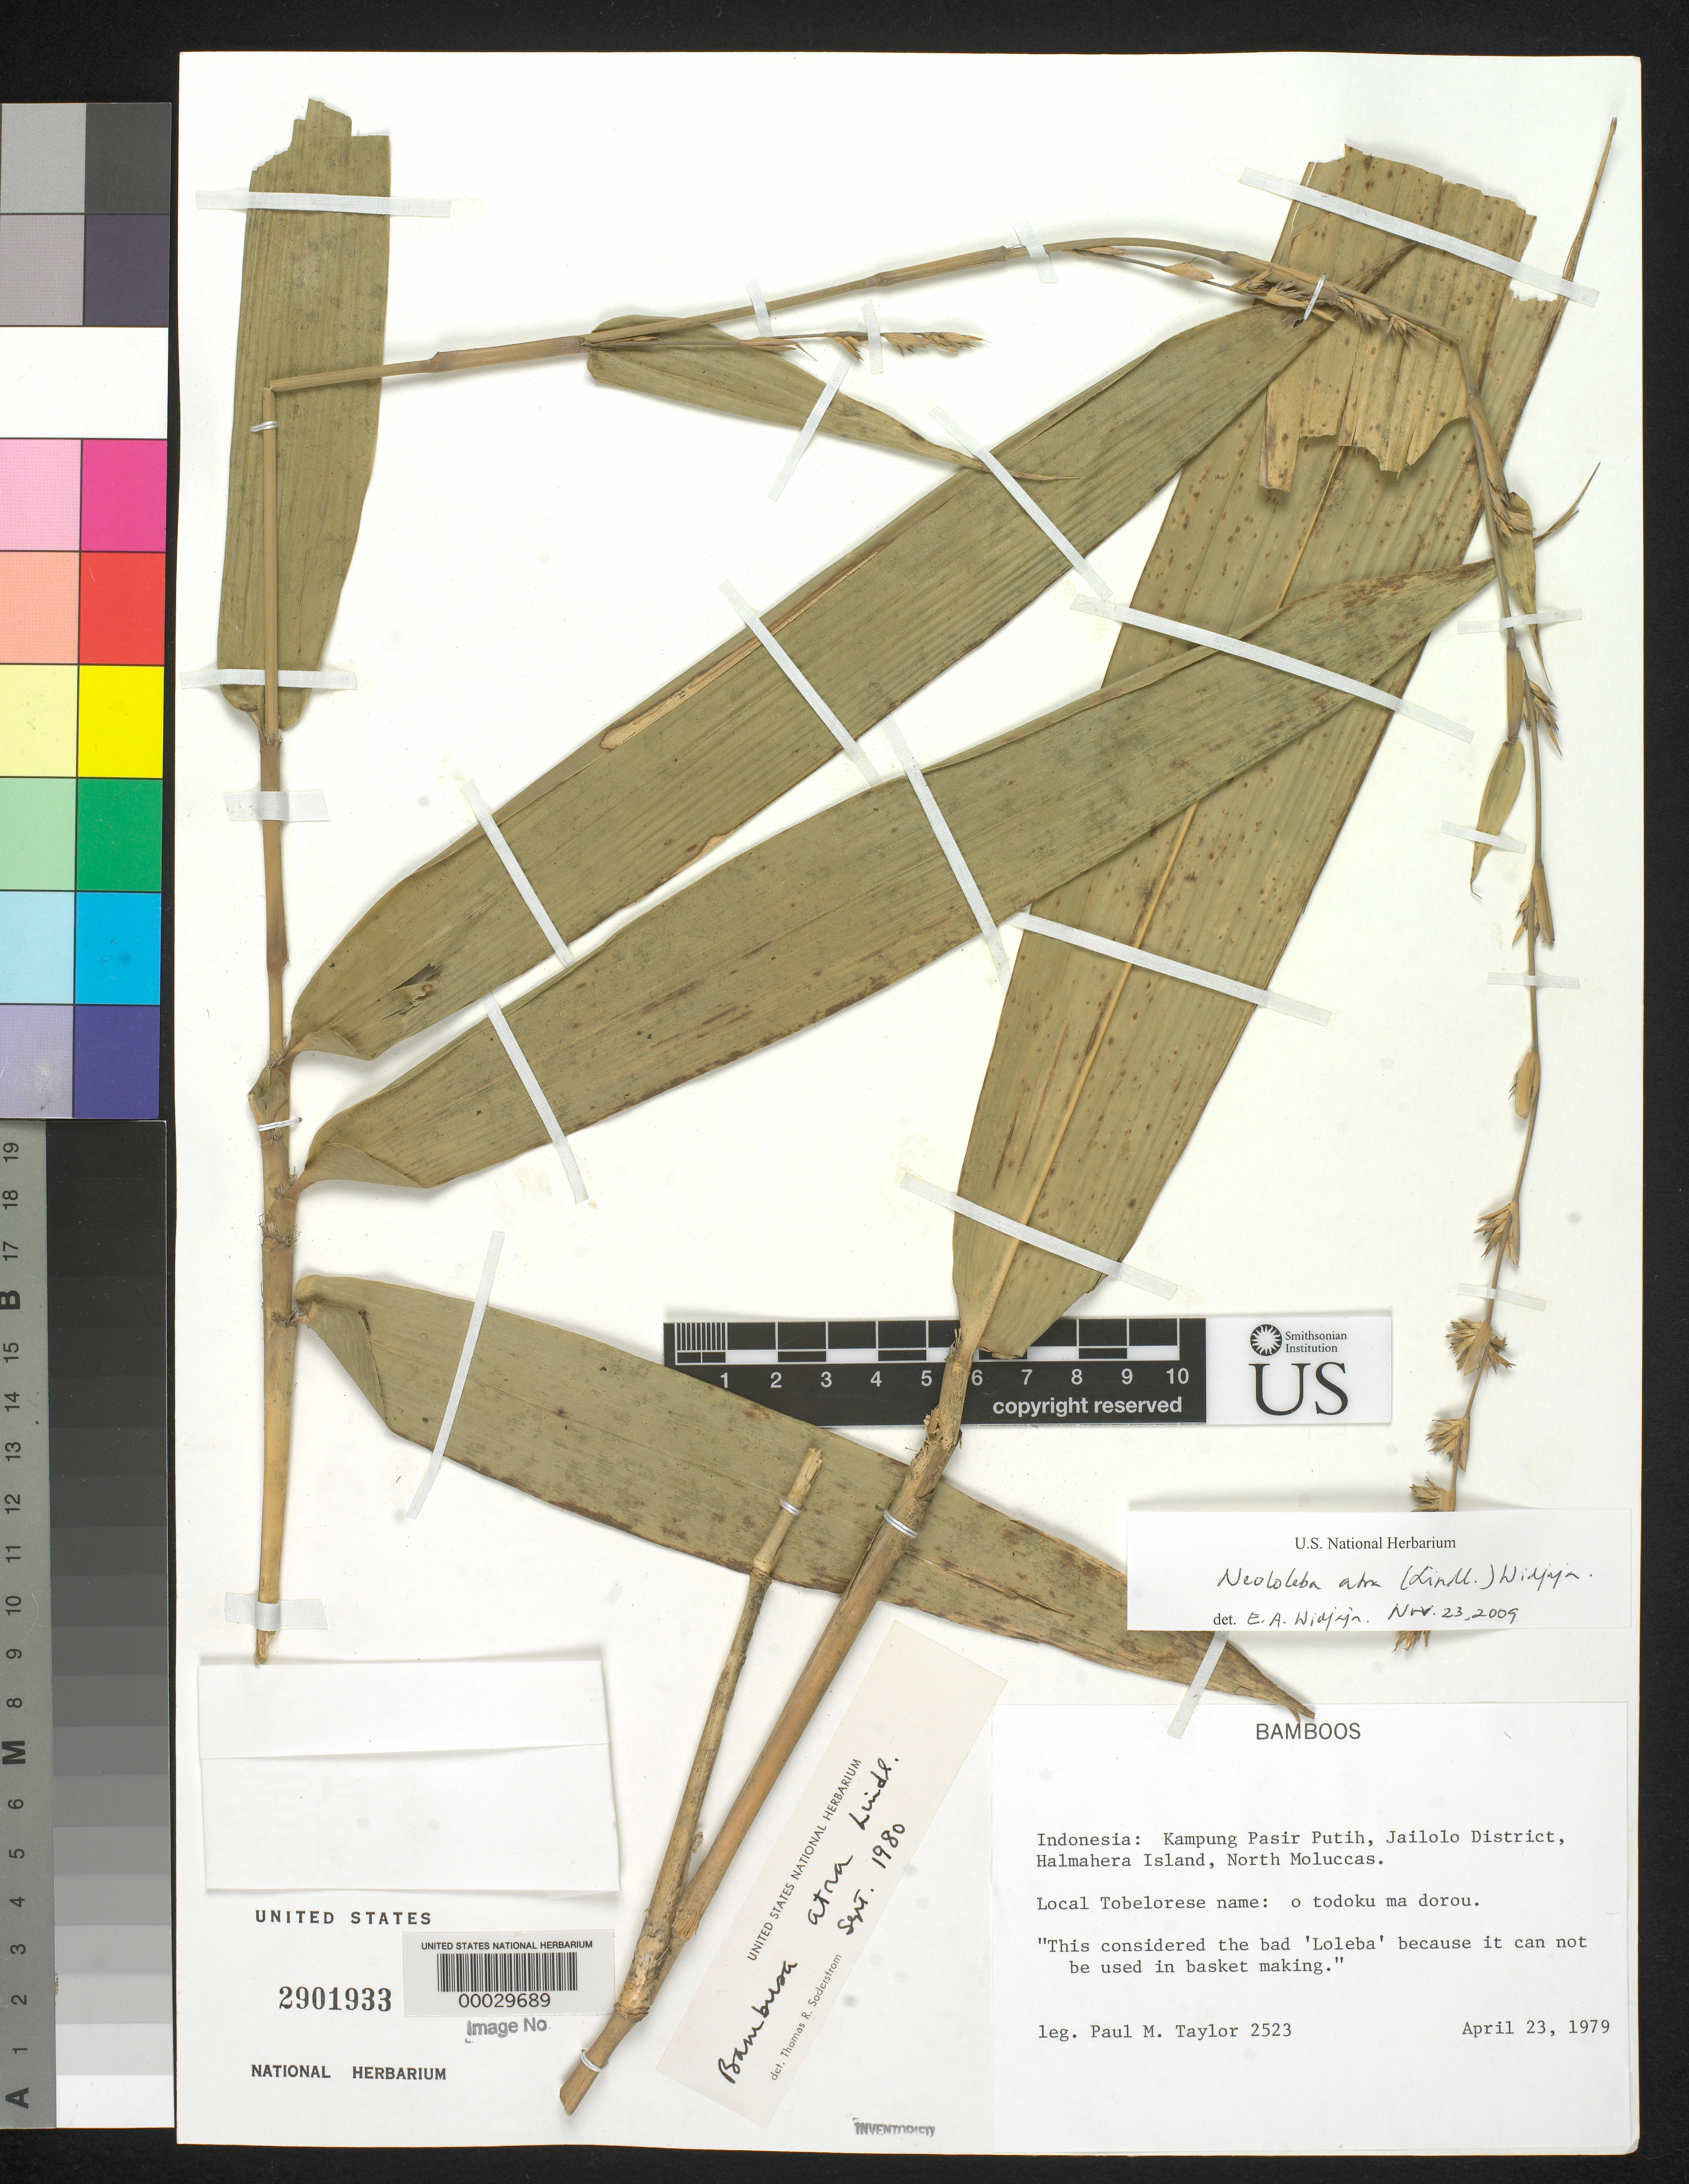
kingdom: Plantae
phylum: Tracheophyta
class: Liliopsida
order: Poales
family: Poaceae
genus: Neololeba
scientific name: Neololeba atra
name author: (Lindl.) Widjaja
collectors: P. M. Taylor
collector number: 2523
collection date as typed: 23 Apr 1979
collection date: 1979-04-23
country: Indonesia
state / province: Maluku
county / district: Maluku Utara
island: Halmahera I.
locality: Kampung Pasir Putih, N Moluccas [Moluccas]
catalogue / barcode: US 2901933